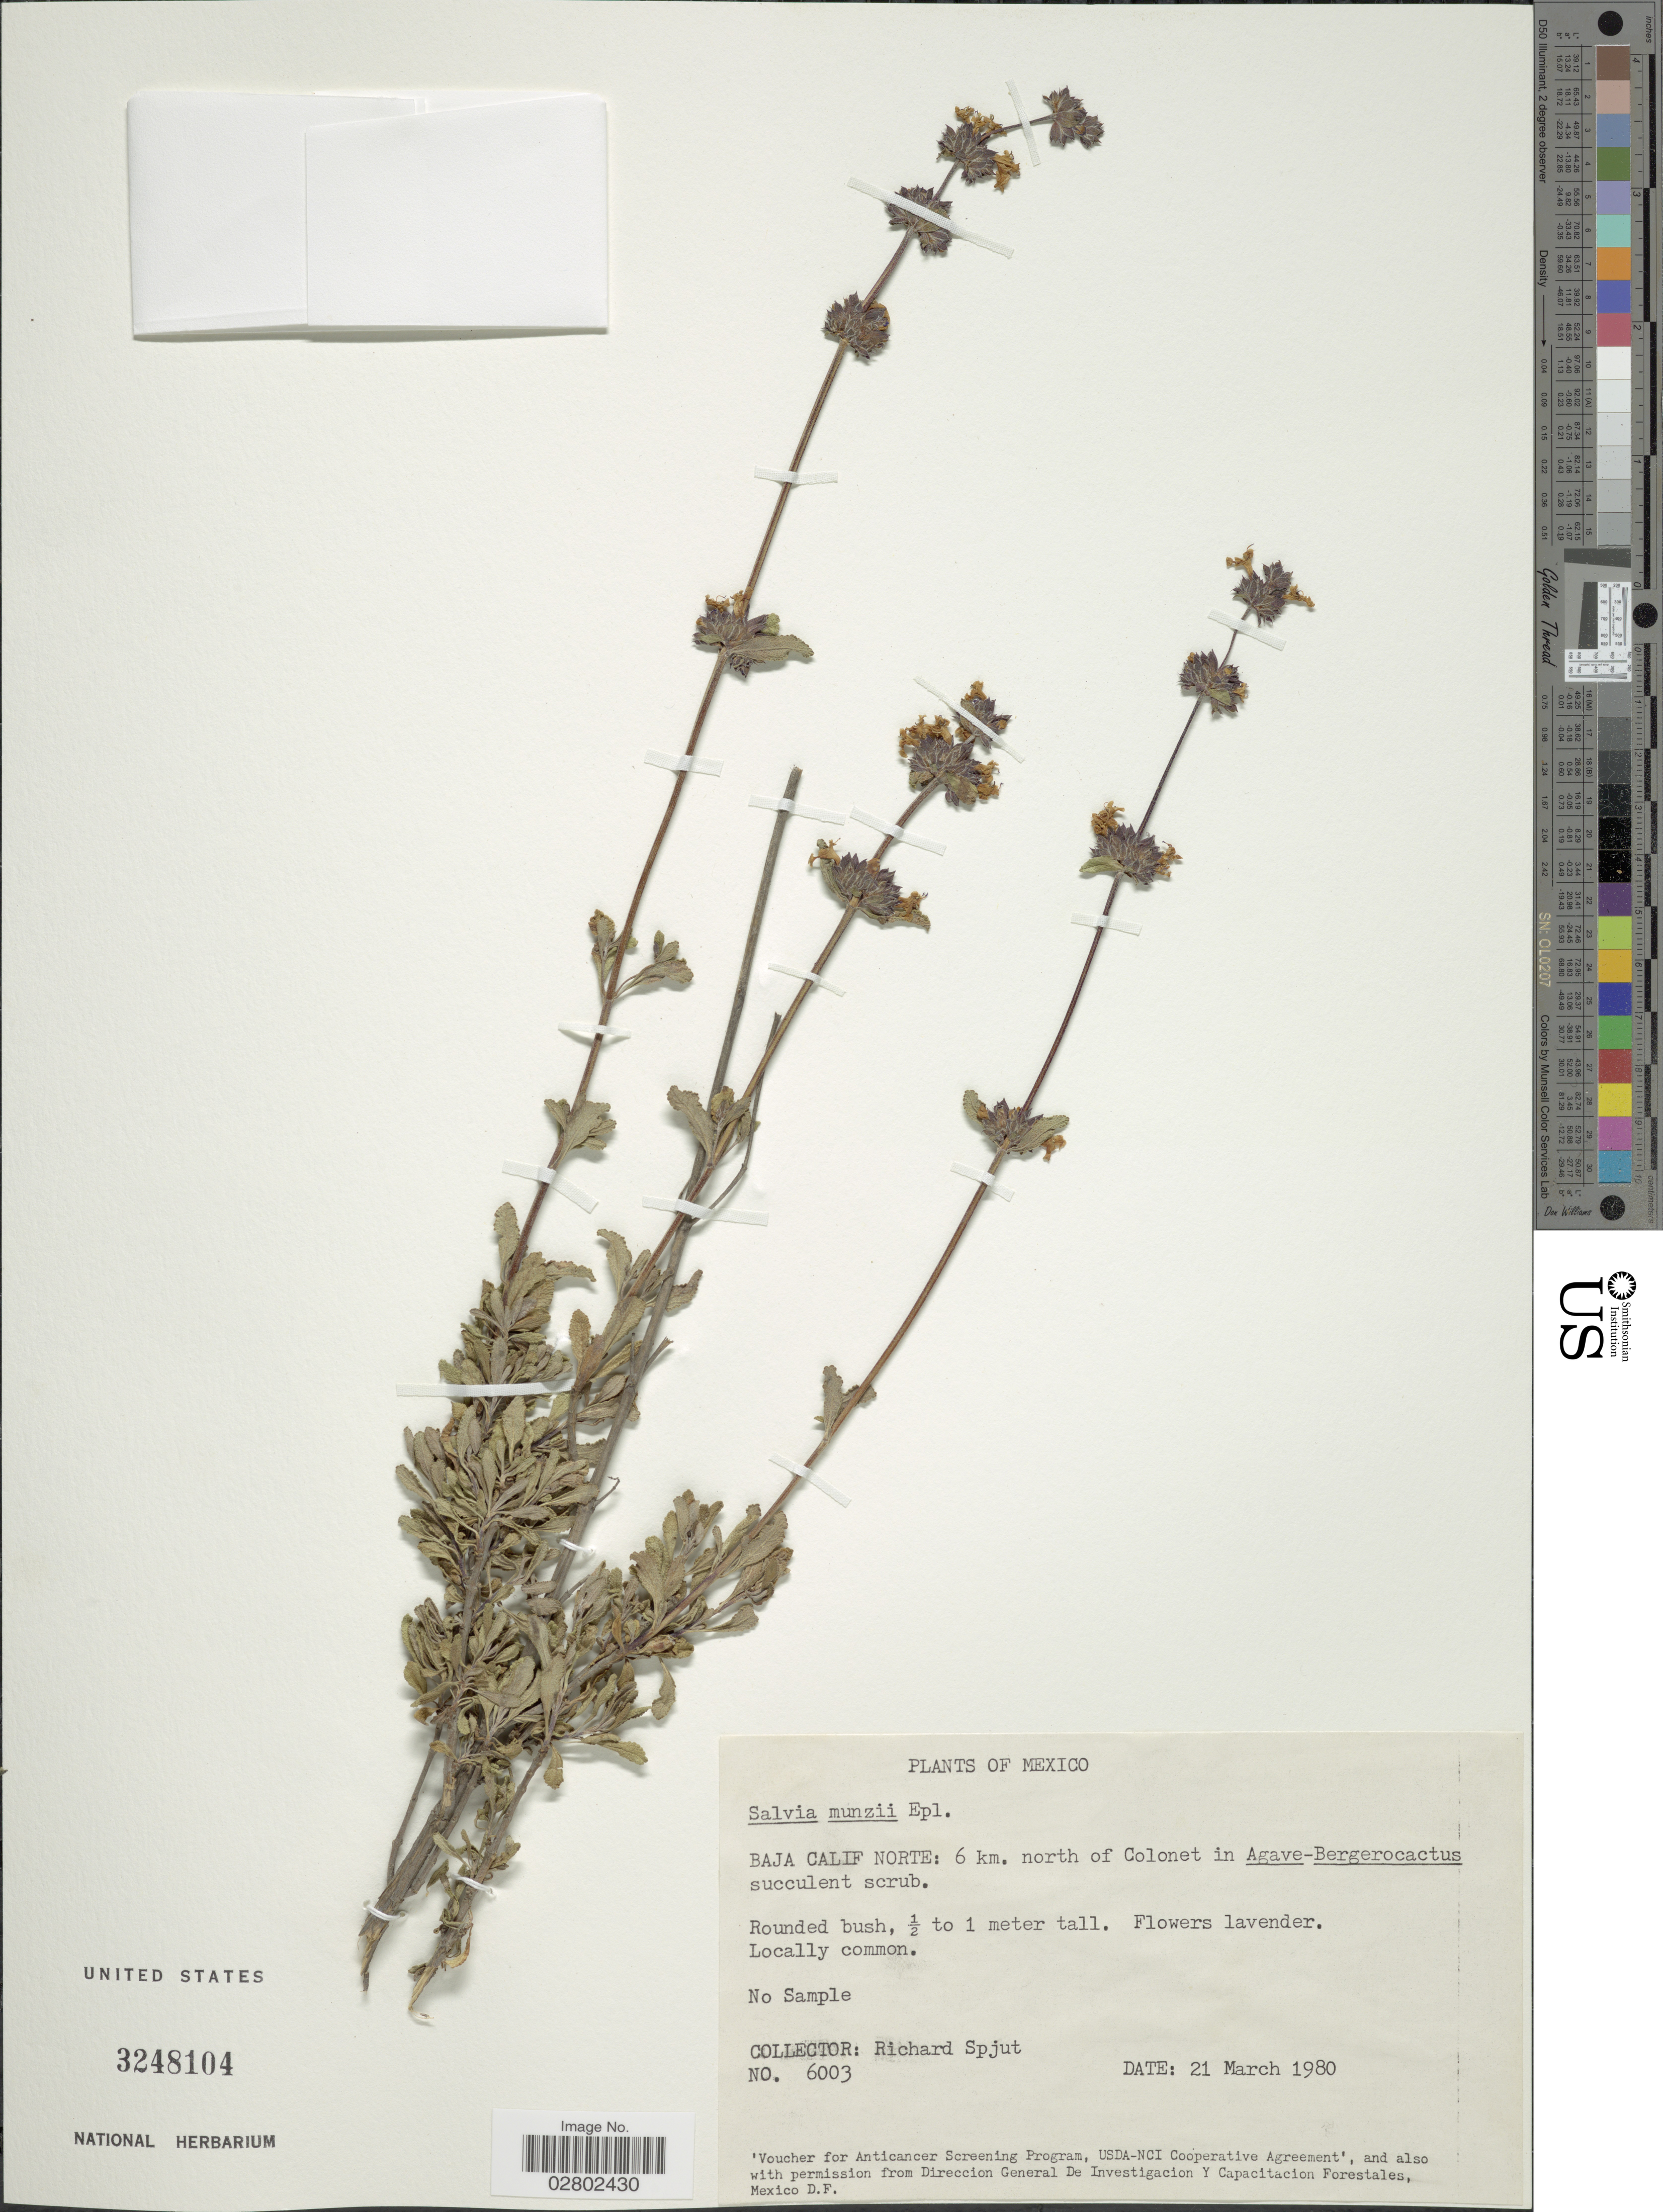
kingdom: Plantae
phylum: Tracheophyta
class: Magnoliopsida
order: Lamiales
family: Lamiaceae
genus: Salvia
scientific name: Salvia munzii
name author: Epling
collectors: R. Spjut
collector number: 6003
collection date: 1980-03-21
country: Mexico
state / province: Baja California Norte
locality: Baja Calif Norte: 6 km. north of Colonet.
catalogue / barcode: US 3248104